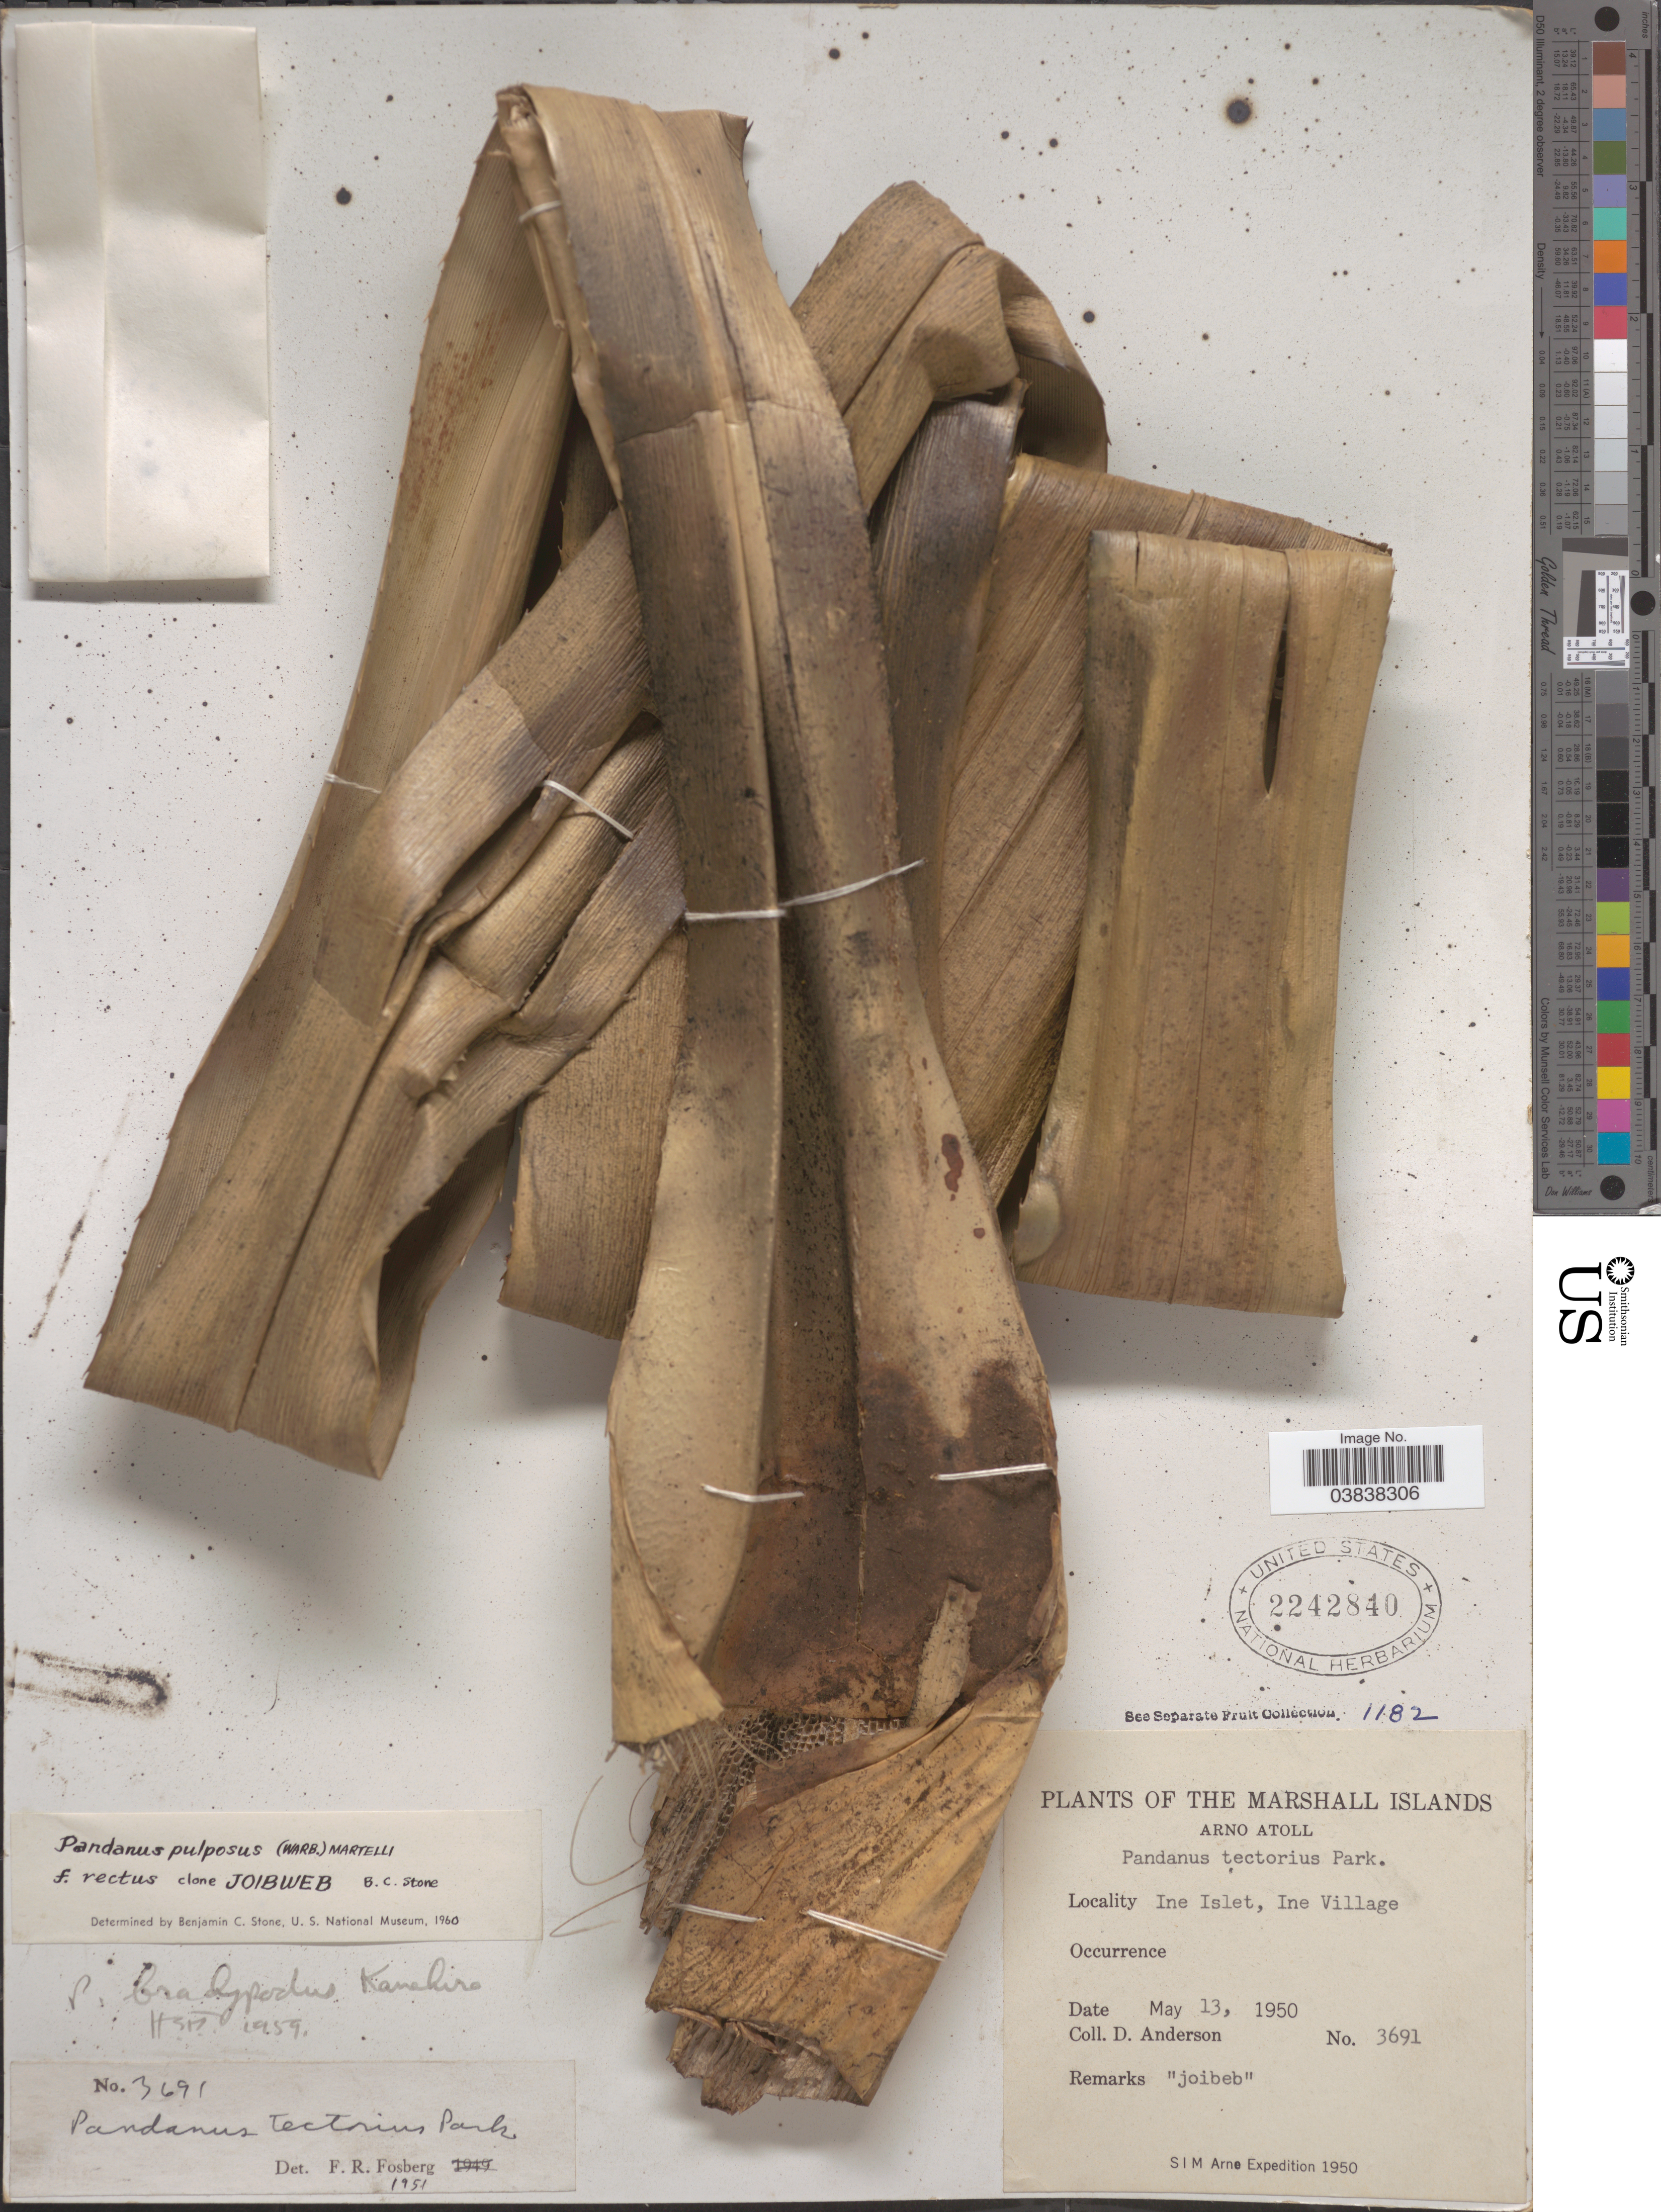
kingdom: Plantae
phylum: Tracheophyta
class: Liliopsida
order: Pandanales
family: Pandanaceae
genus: Pandanus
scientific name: Pandanus pulposus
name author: (Warb.) Martelli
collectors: D. Anderson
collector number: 3691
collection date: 1950-05-13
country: Marshall Islands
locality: Arno Atoll. Ine Islet, Ine Village.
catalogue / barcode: US 2242840